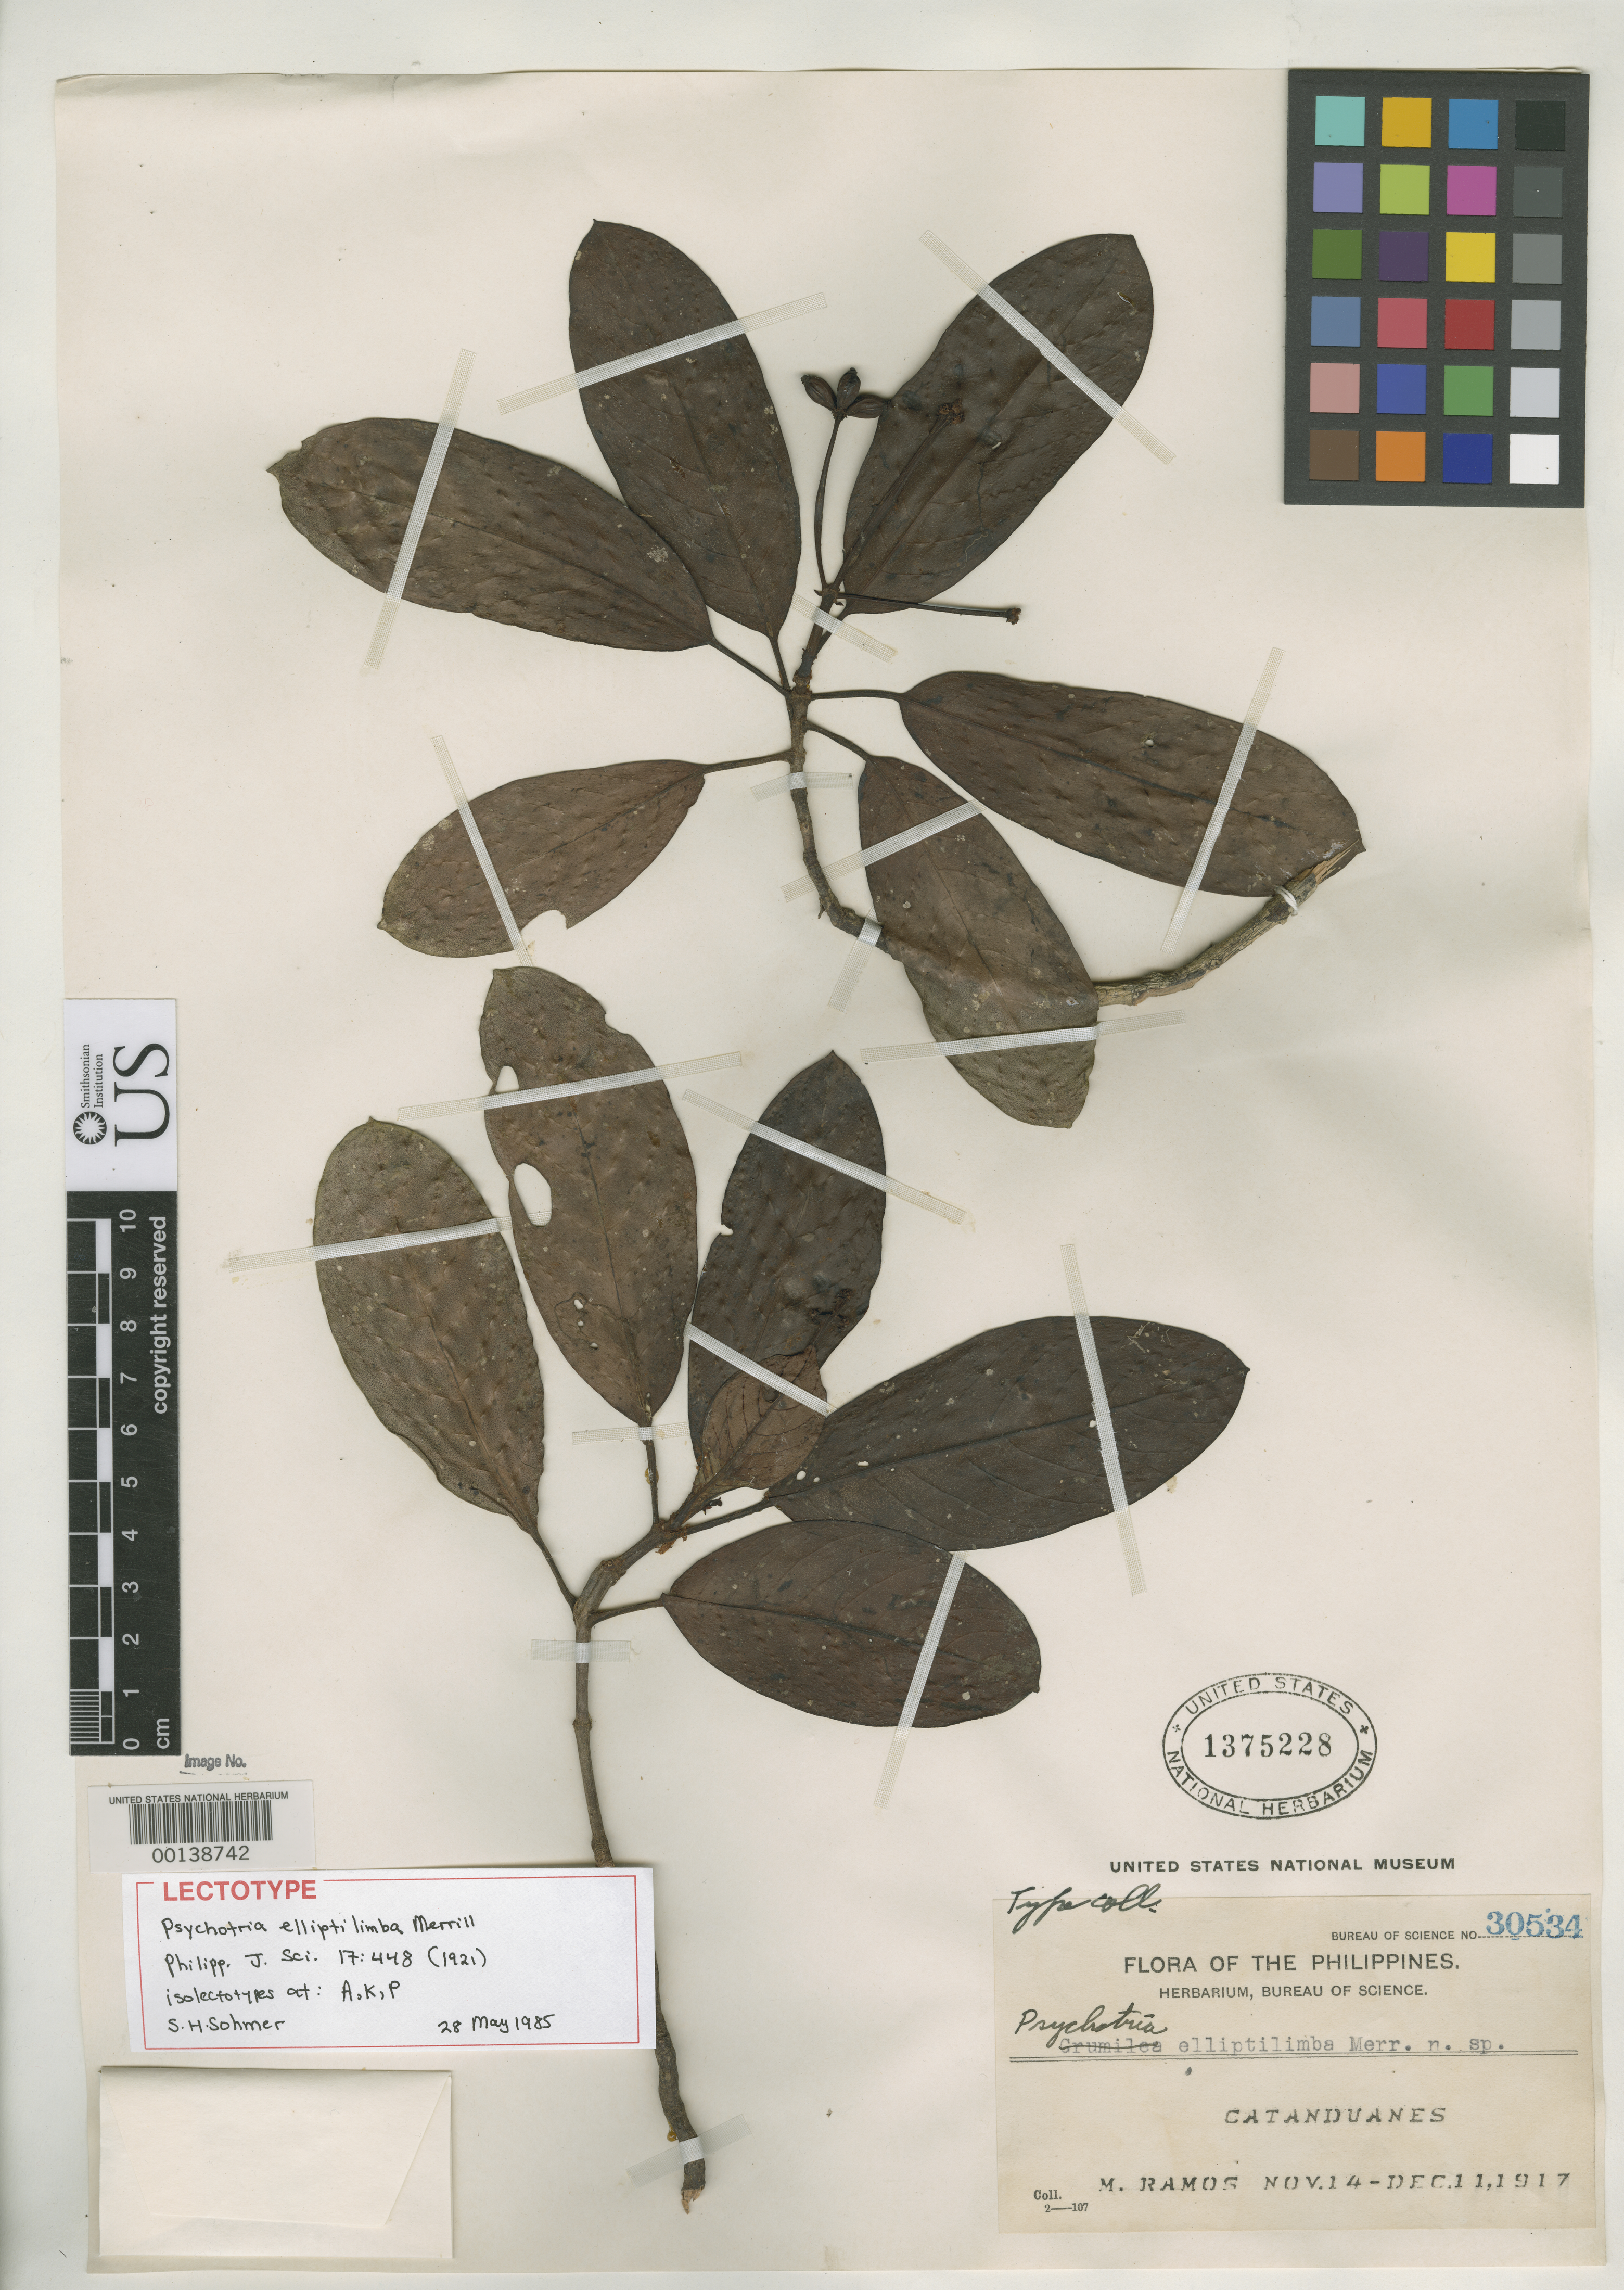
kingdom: Plantae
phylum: Tracheophyta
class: Magnoliopsida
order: Gentianales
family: Rubiaceae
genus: Psychotria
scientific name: Psychotria elliptilimba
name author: Merr.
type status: Isotype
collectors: M. Ramos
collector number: Bur. Sci. 30534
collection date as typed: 14 Nov 1917 to 11 Dec 1917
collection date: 1917-11-14/1917-12-11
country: Philippines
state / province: Bicol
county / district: Catanduanes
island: Catanduanes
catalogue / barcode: US 1375228